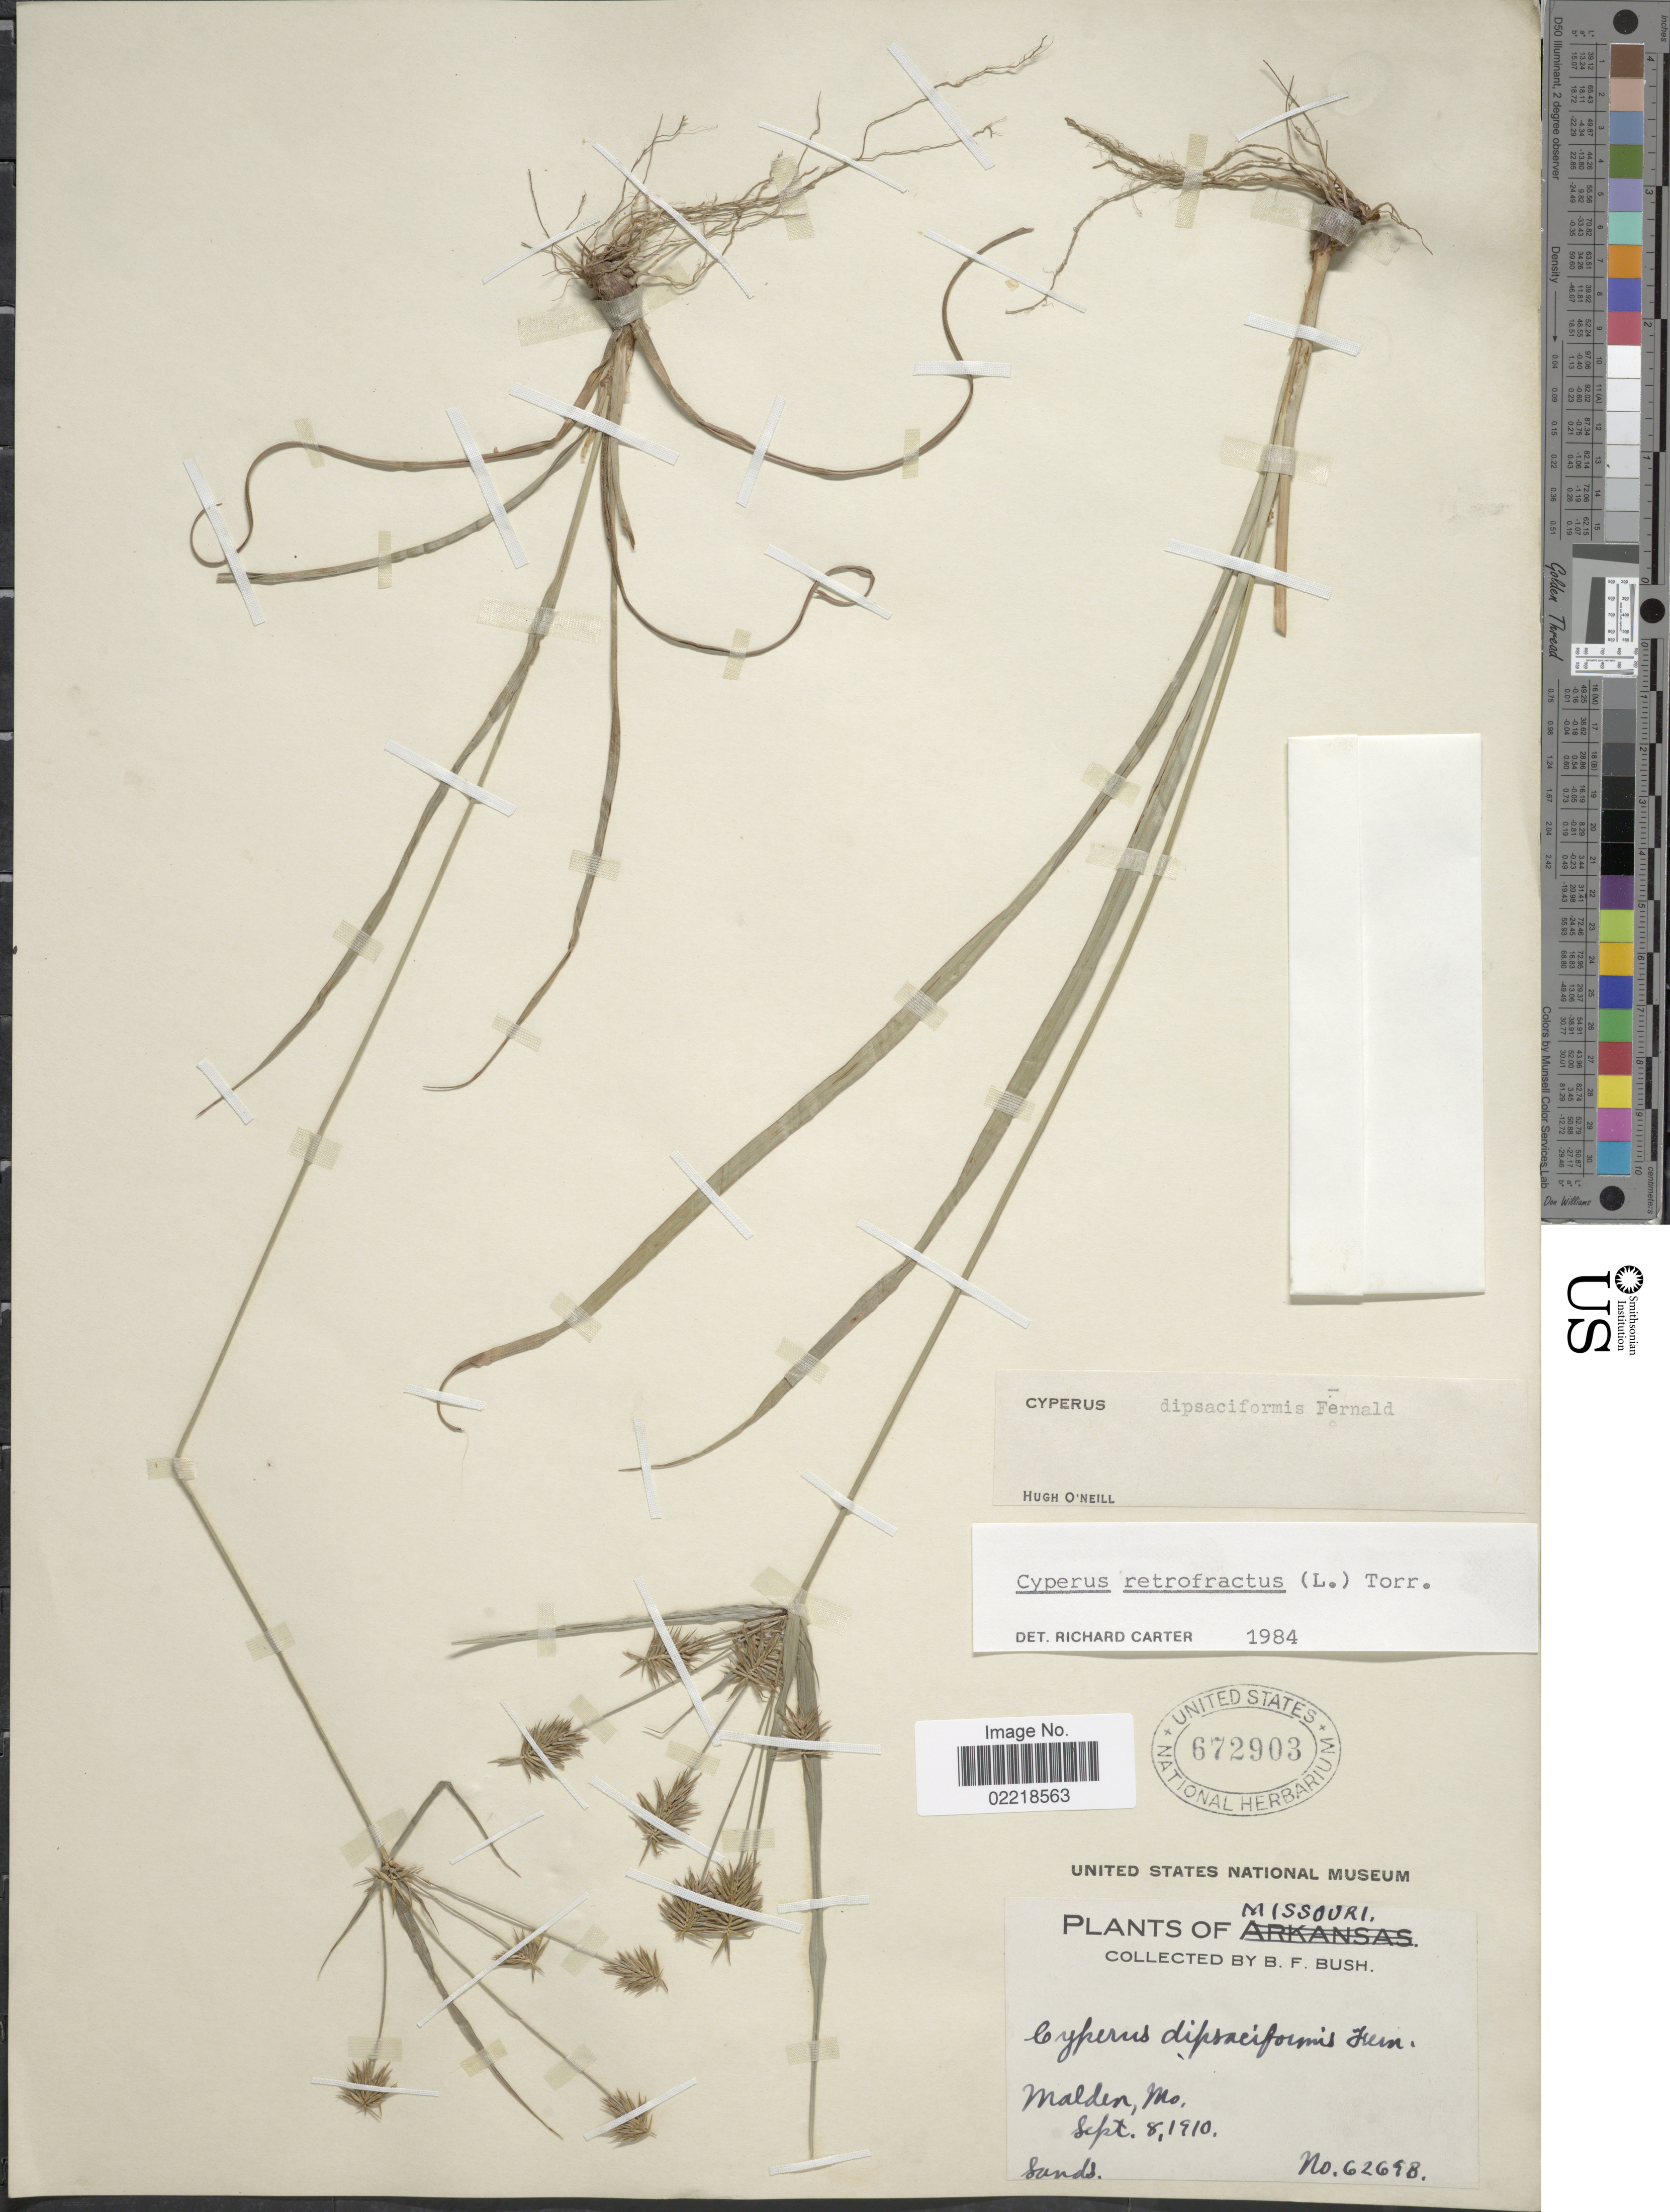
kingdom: Plantae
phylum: Tracheophyta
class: Liliopsida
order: Poales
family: Cyperaceae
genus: Cyperus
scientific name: Cyperus retrofractus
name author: (L.) Torr.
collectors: B. F. Bush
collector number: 62698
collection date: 1910-09-08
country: United States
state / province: Missouri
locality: Malden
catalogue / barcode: US 672903